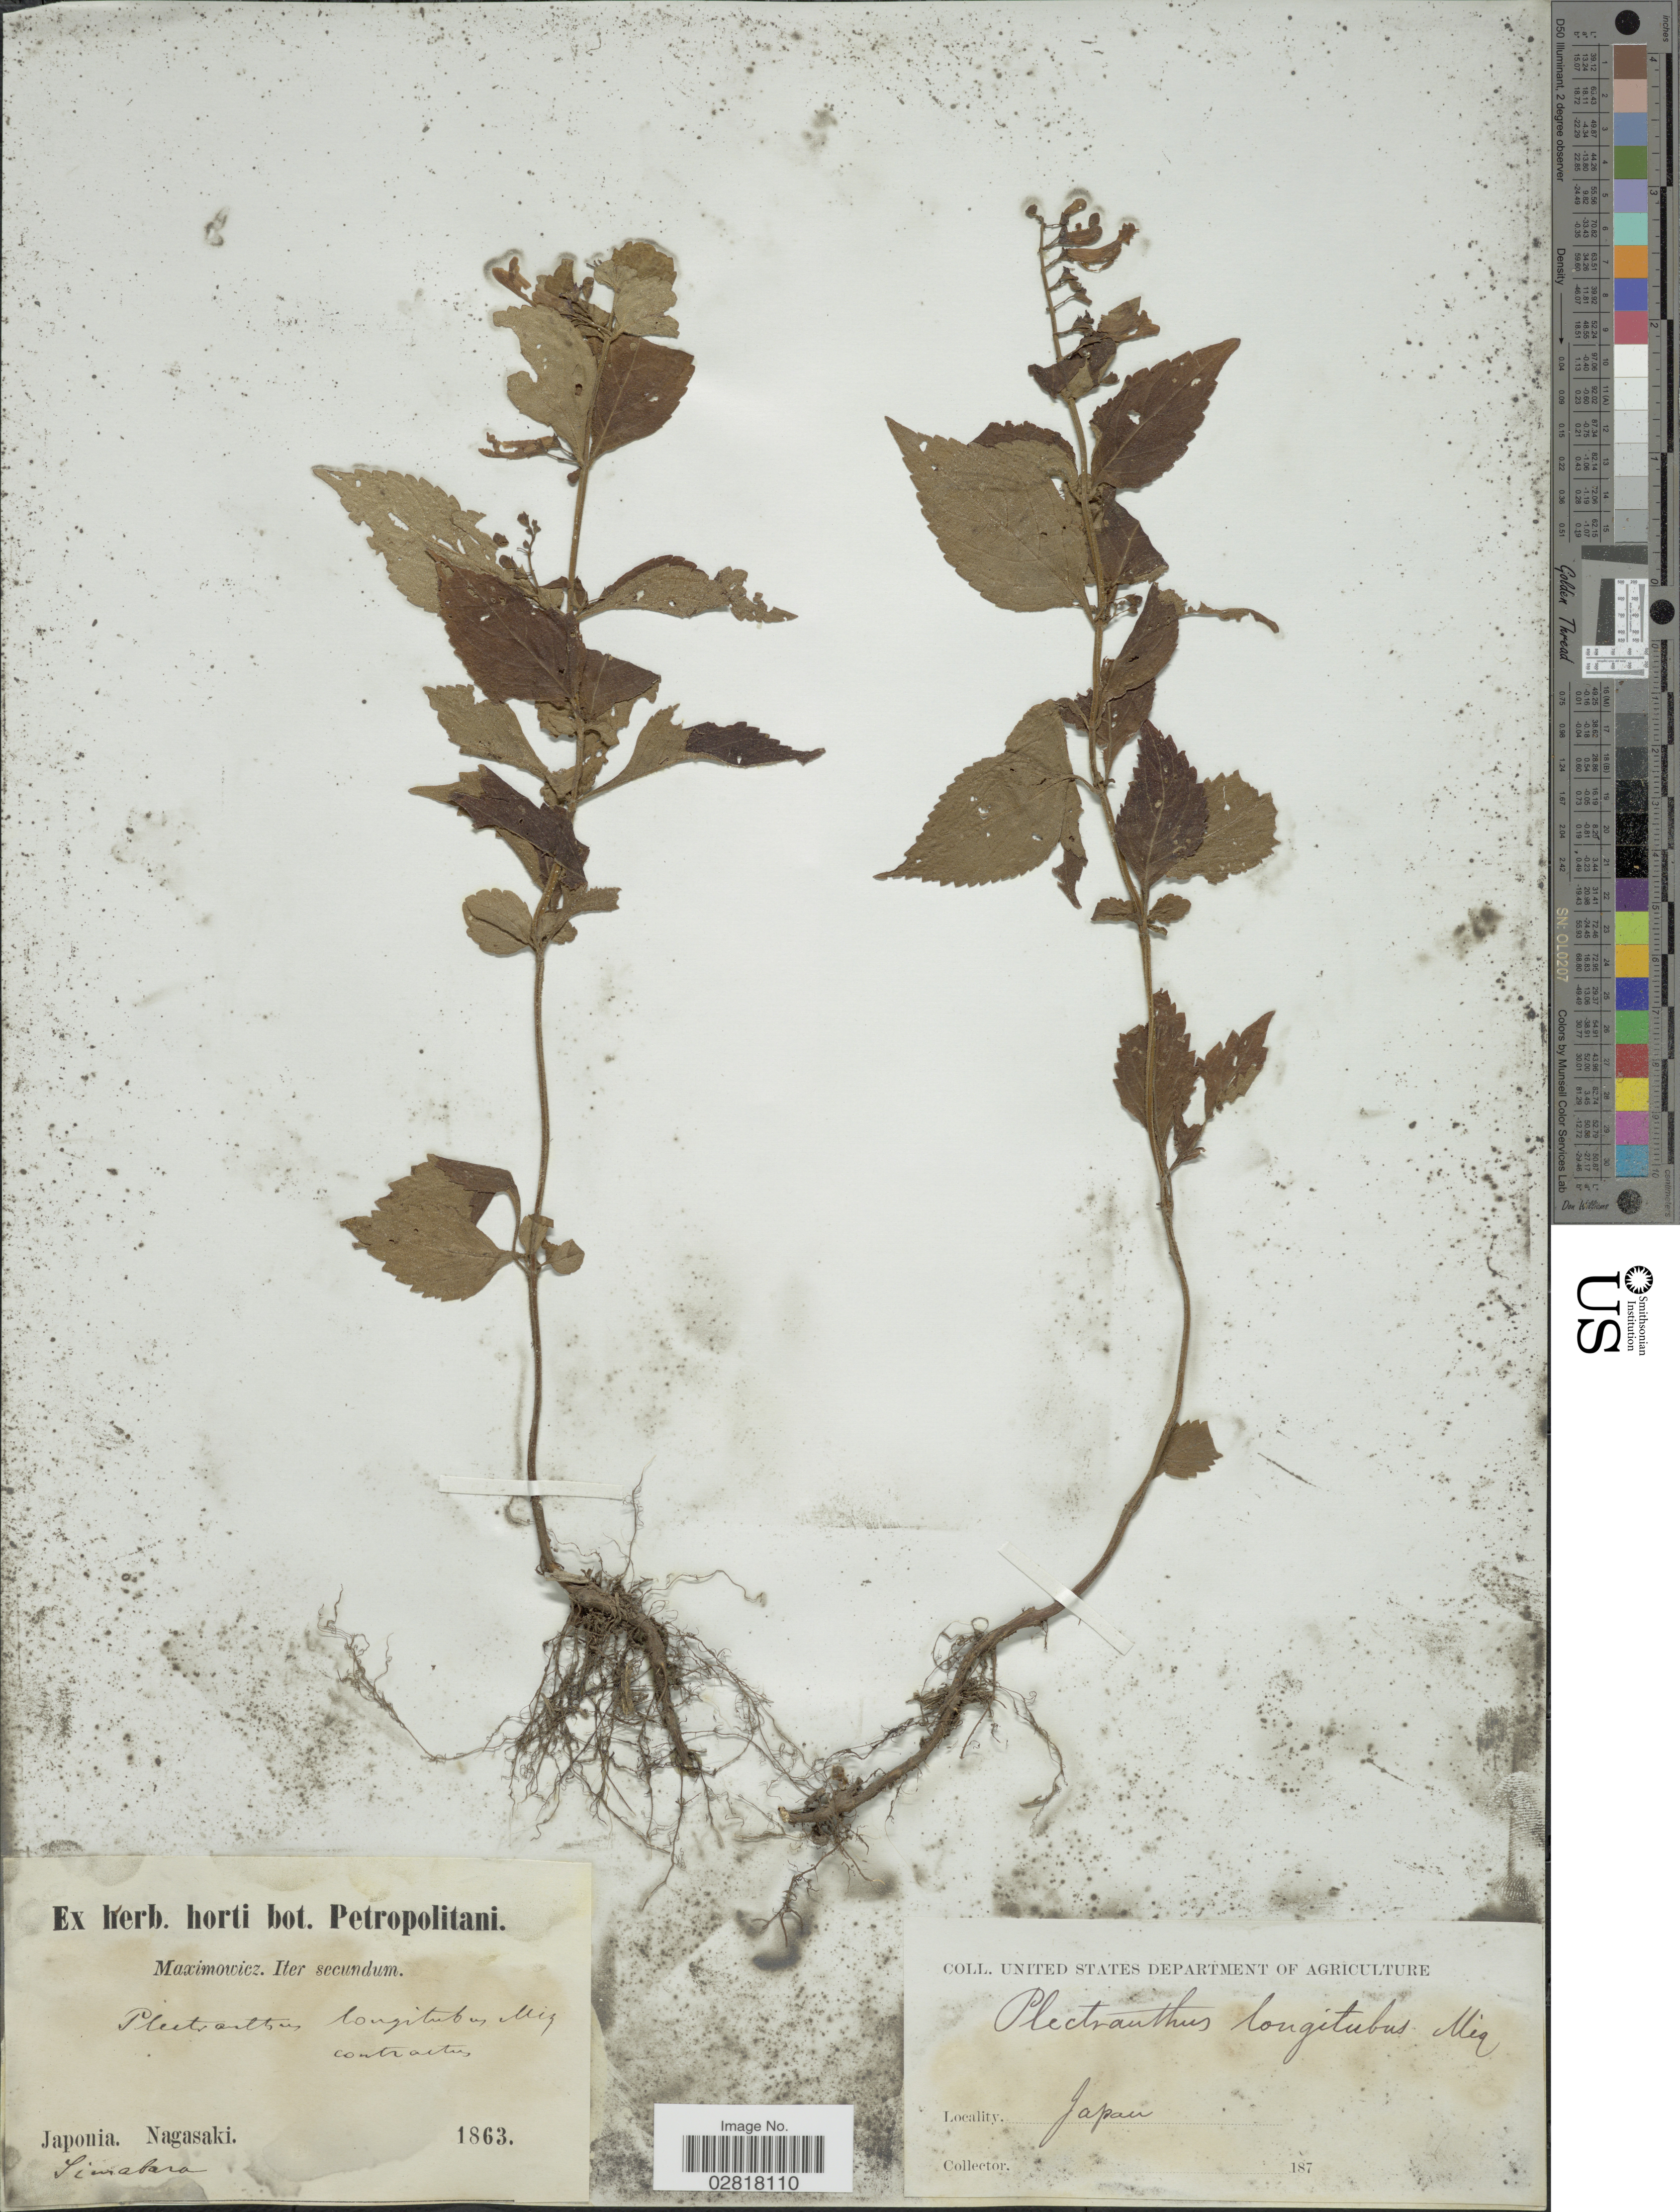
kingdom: Plantae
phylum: Tracheophyta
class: Magnoliopsida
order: Lamiales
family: Lamiaceae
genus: Plectranthus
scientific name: Plectranthus longitubus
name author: Miq.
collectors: Maximowicz, --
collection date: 1863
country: Japan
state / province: Nagasaki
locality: Simabara